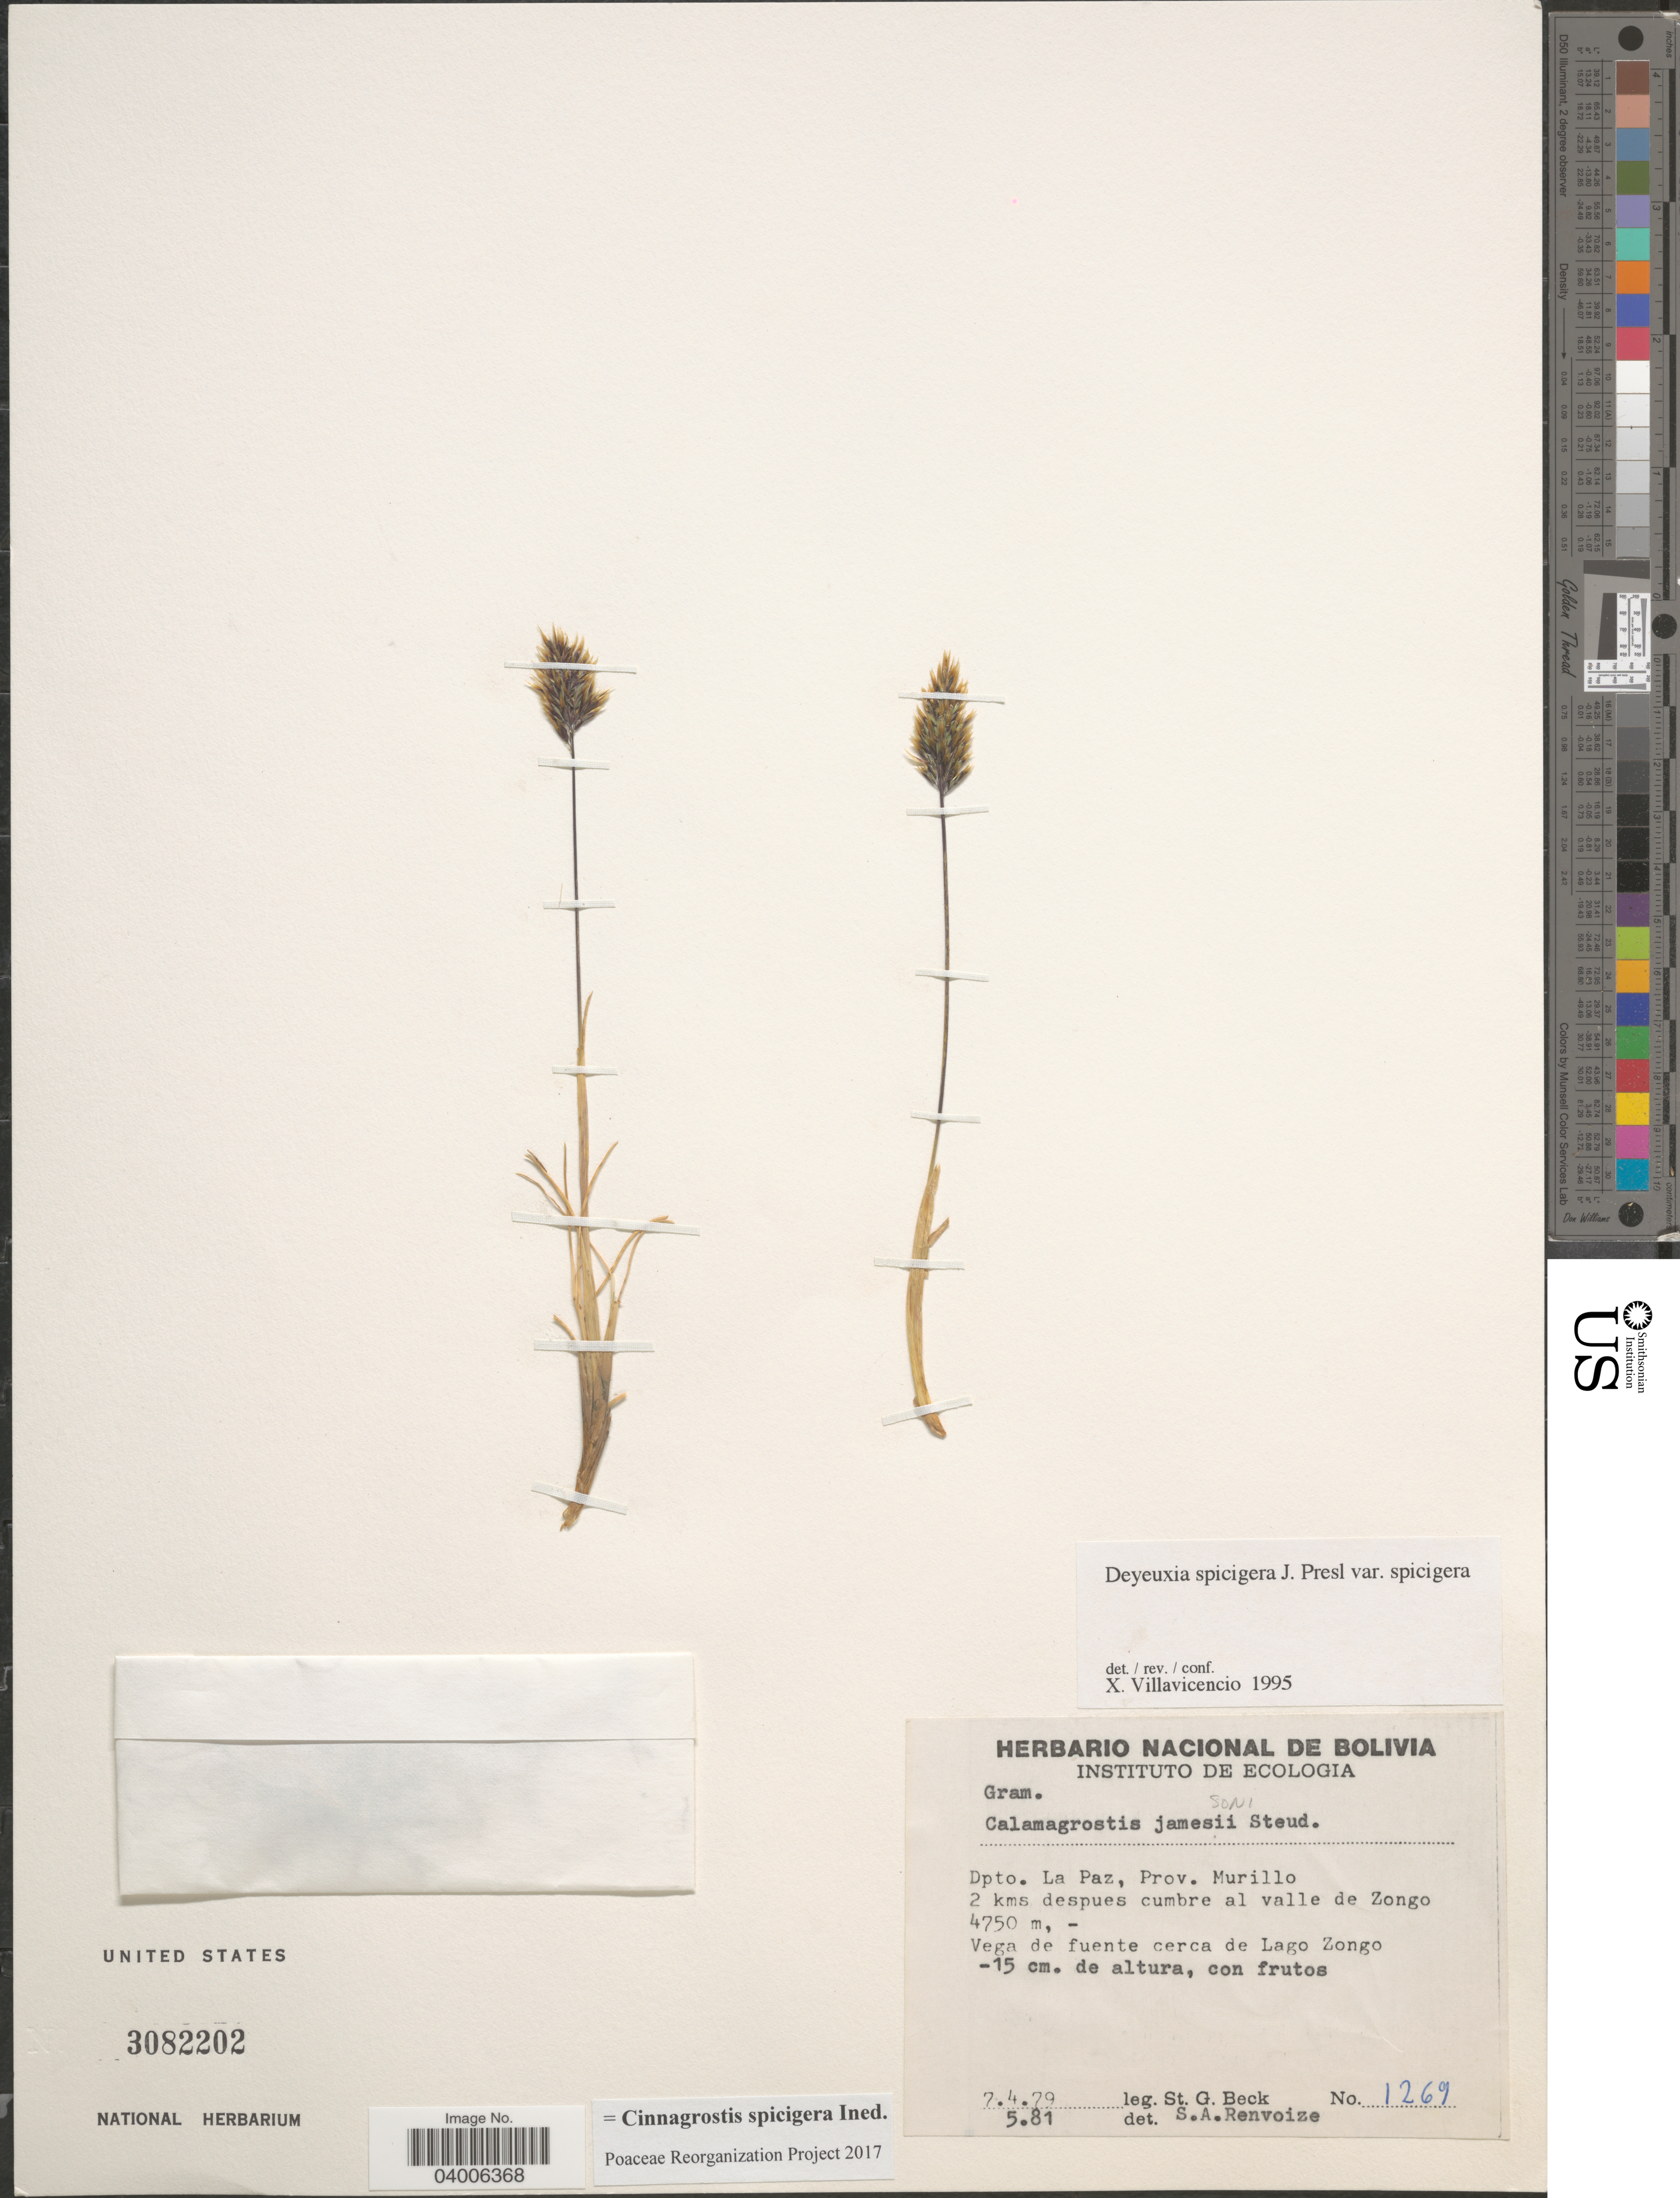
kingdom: Plantae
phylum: Tracheophyta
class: Liliopsida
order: Poales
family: Poaceae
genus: Cinnagrostis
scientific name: Cinnagrostis spicigera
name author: (J. Presl) P.M. Peterson et al.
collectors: S. G. Beck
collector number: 1269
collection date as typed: Transcribed d/m/y: 7/4/79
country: Bolivia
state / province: La Paz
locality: Dpto. La Paz: Prov. Murillo, 2 kms despues cumbre al valle de Zongo. Vega de fuente cerca de Lago Zongo.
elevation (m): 4750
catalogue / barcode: US 3082202